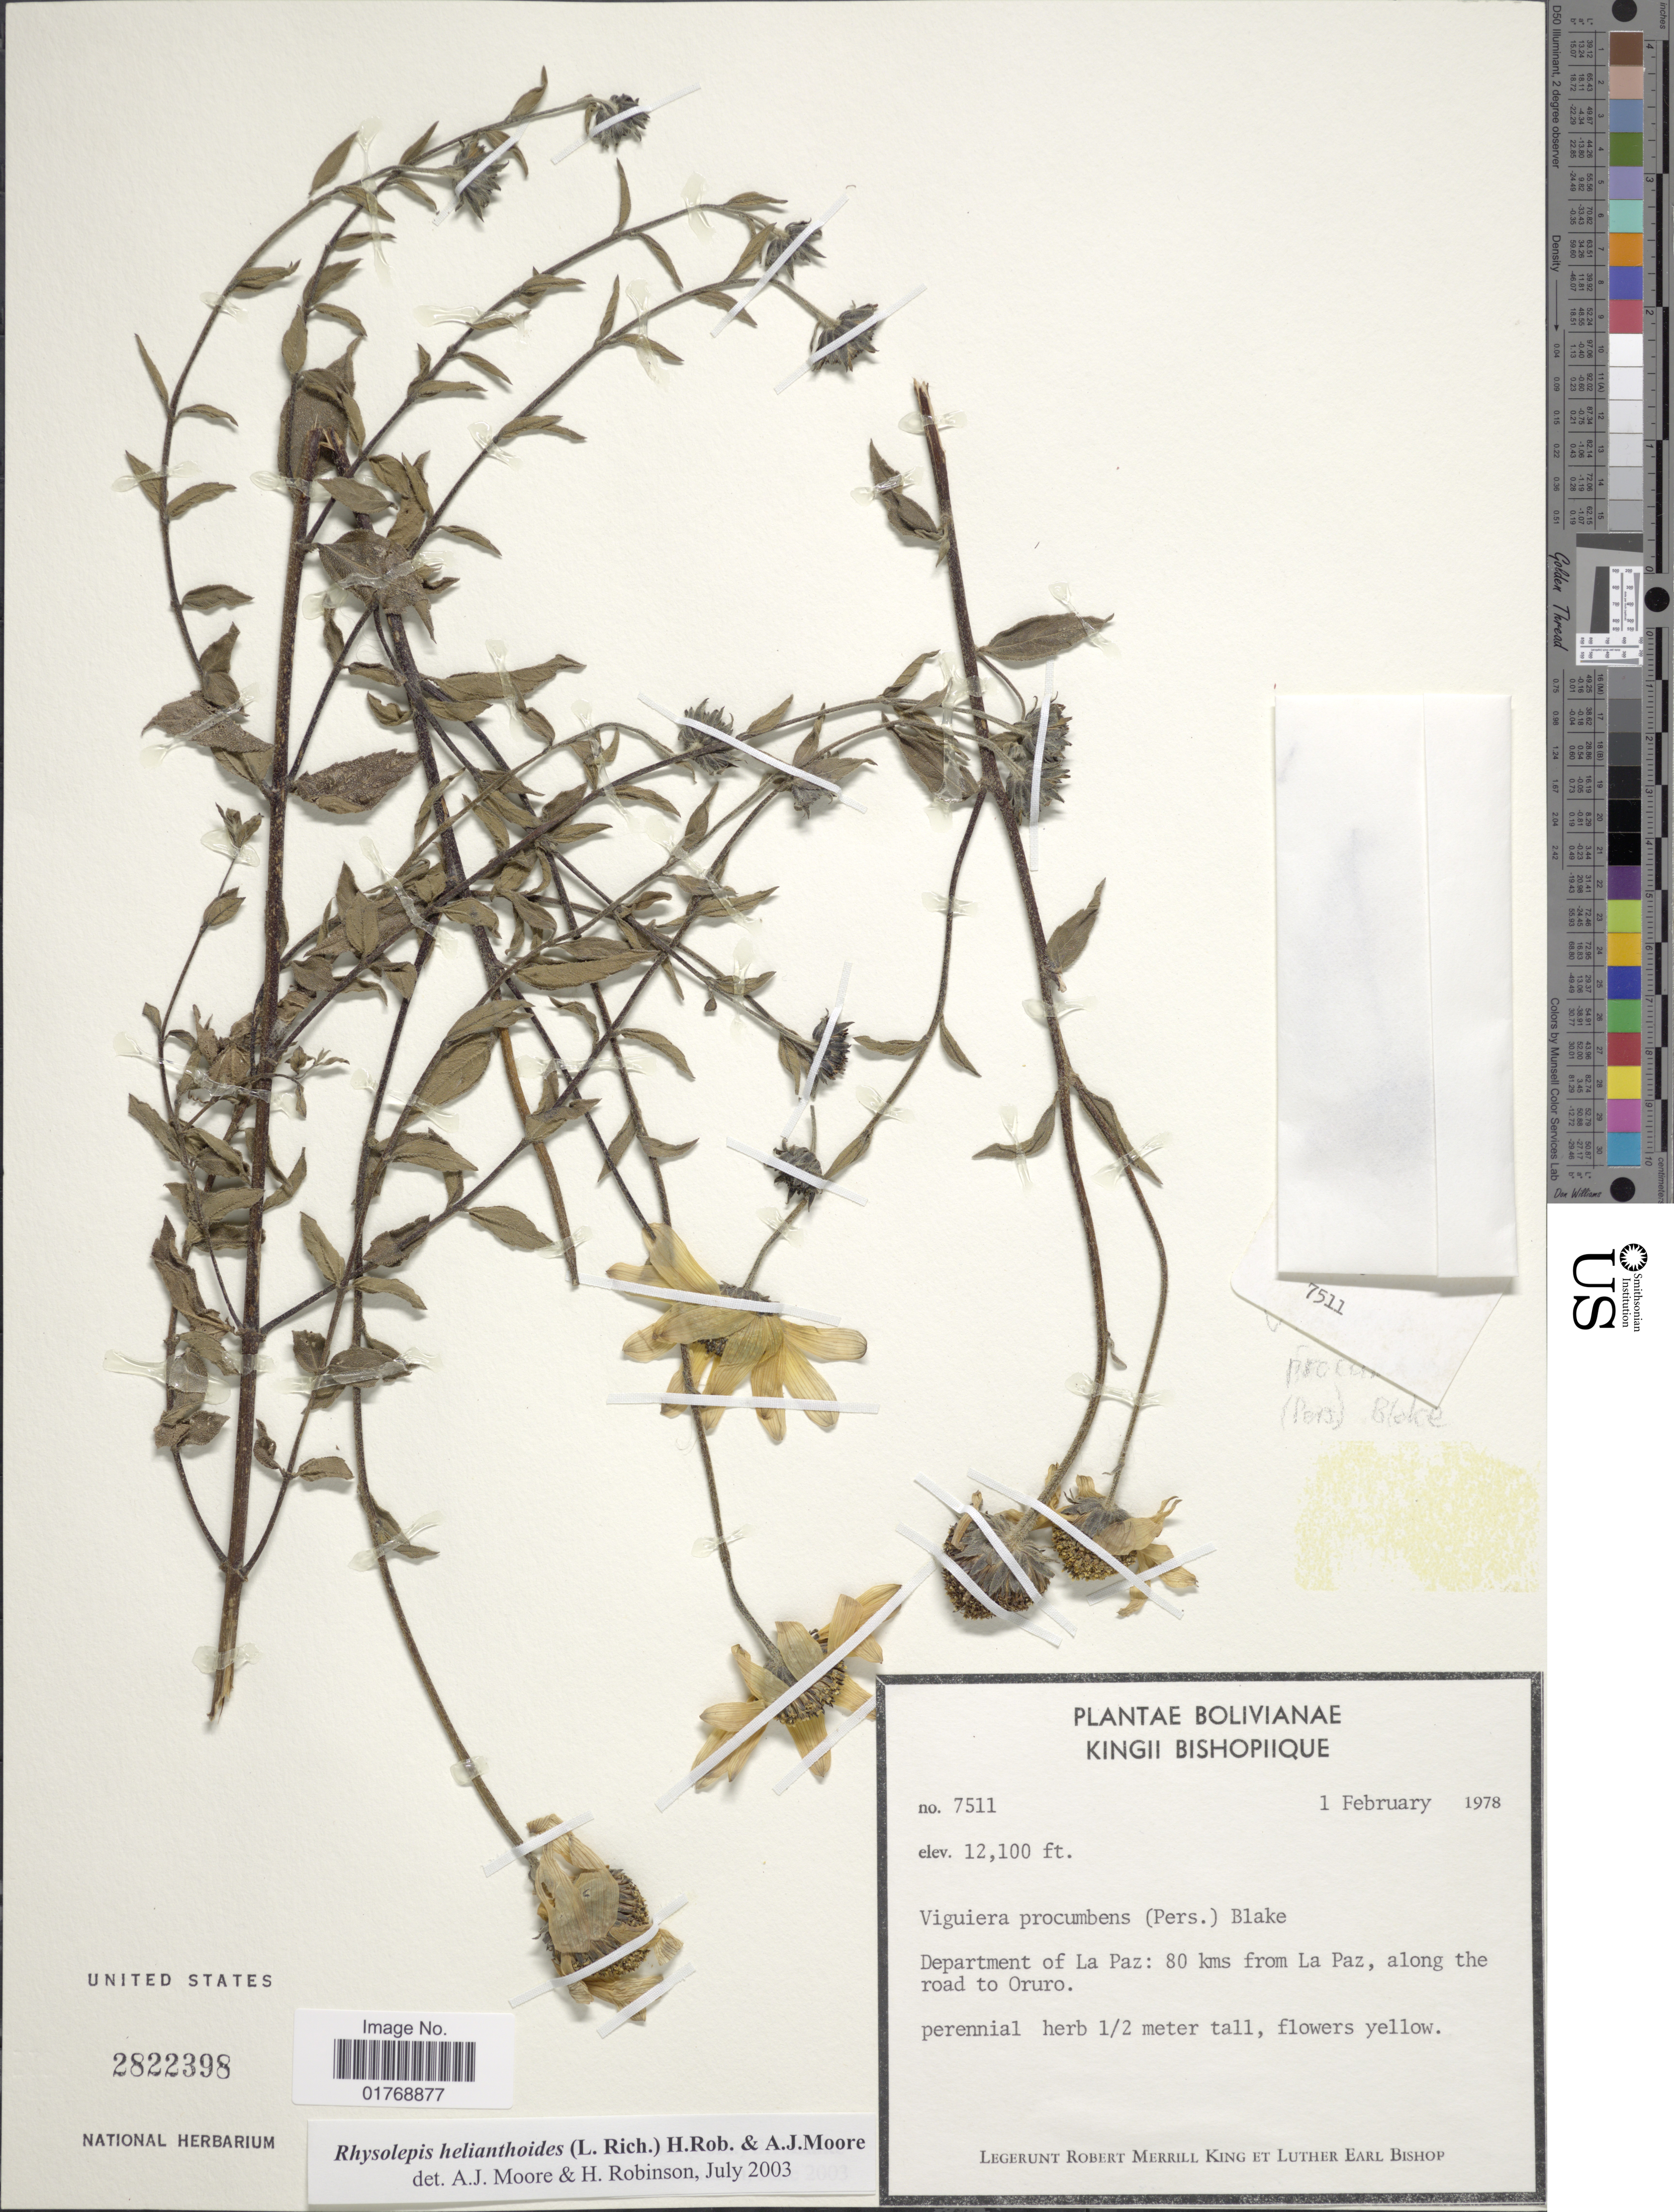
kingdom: Plantae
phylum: Tracheophyta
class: Magnoliopsida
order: Asterales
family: Asteraceae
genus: Viguiera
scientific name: Viguiera procumbens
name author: (Pers.) S.F. Blake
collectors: R. M. King & L. E. Bishop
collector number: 7511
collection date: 1978-02-01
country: Bolivia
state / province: La Paz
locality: Department of La Paz: 80 kms from La Paz, along the road to Oruro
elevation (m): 3688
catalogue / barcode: US 2822398